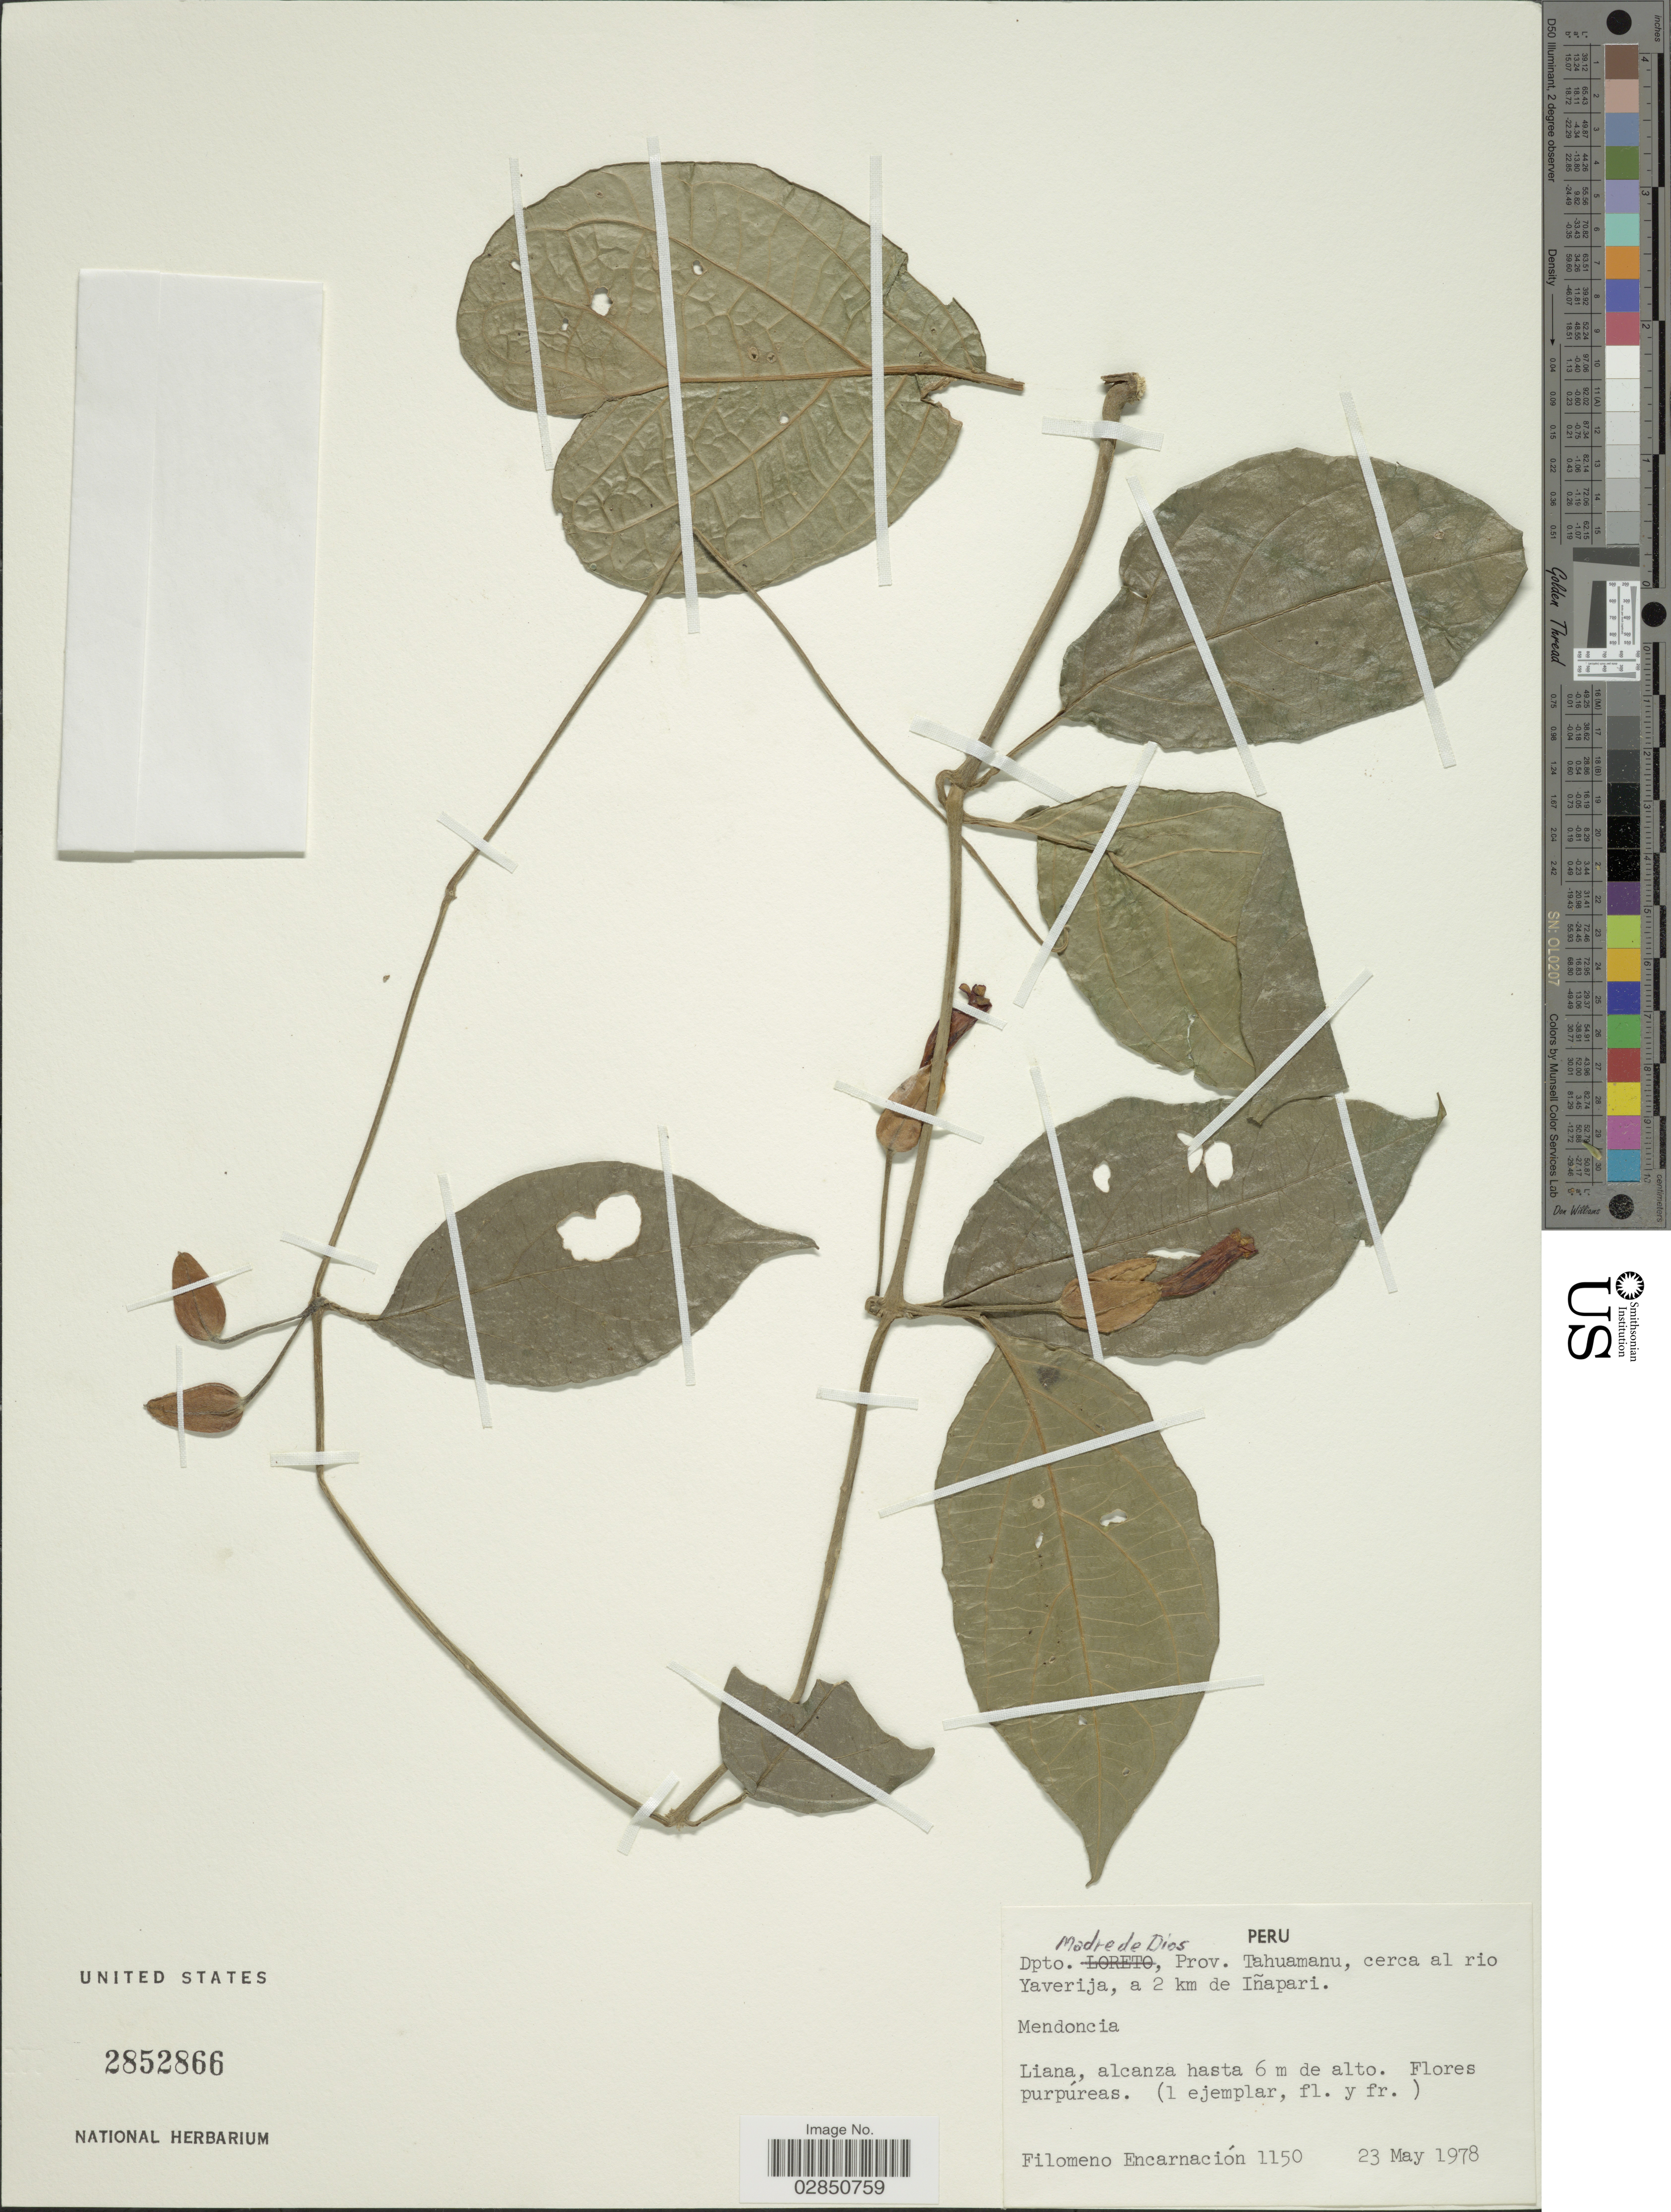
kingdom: Plantae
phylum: Tracheophyta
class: Magnoliopsida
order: Lamiales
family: Acanthaceae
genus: Mendoncia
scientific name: Mendoncia aspera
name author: (Ruiz & Pav.) Nees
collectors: F. Encarnación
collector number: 1150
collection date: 1978-05-23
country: Peru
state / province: Madre de Dios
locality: Dpto. Madre de Dios, Prov. Tahuamanu, cerca al rio Yaverija, a 2 km de Iñapari.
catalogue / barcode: US 2852866